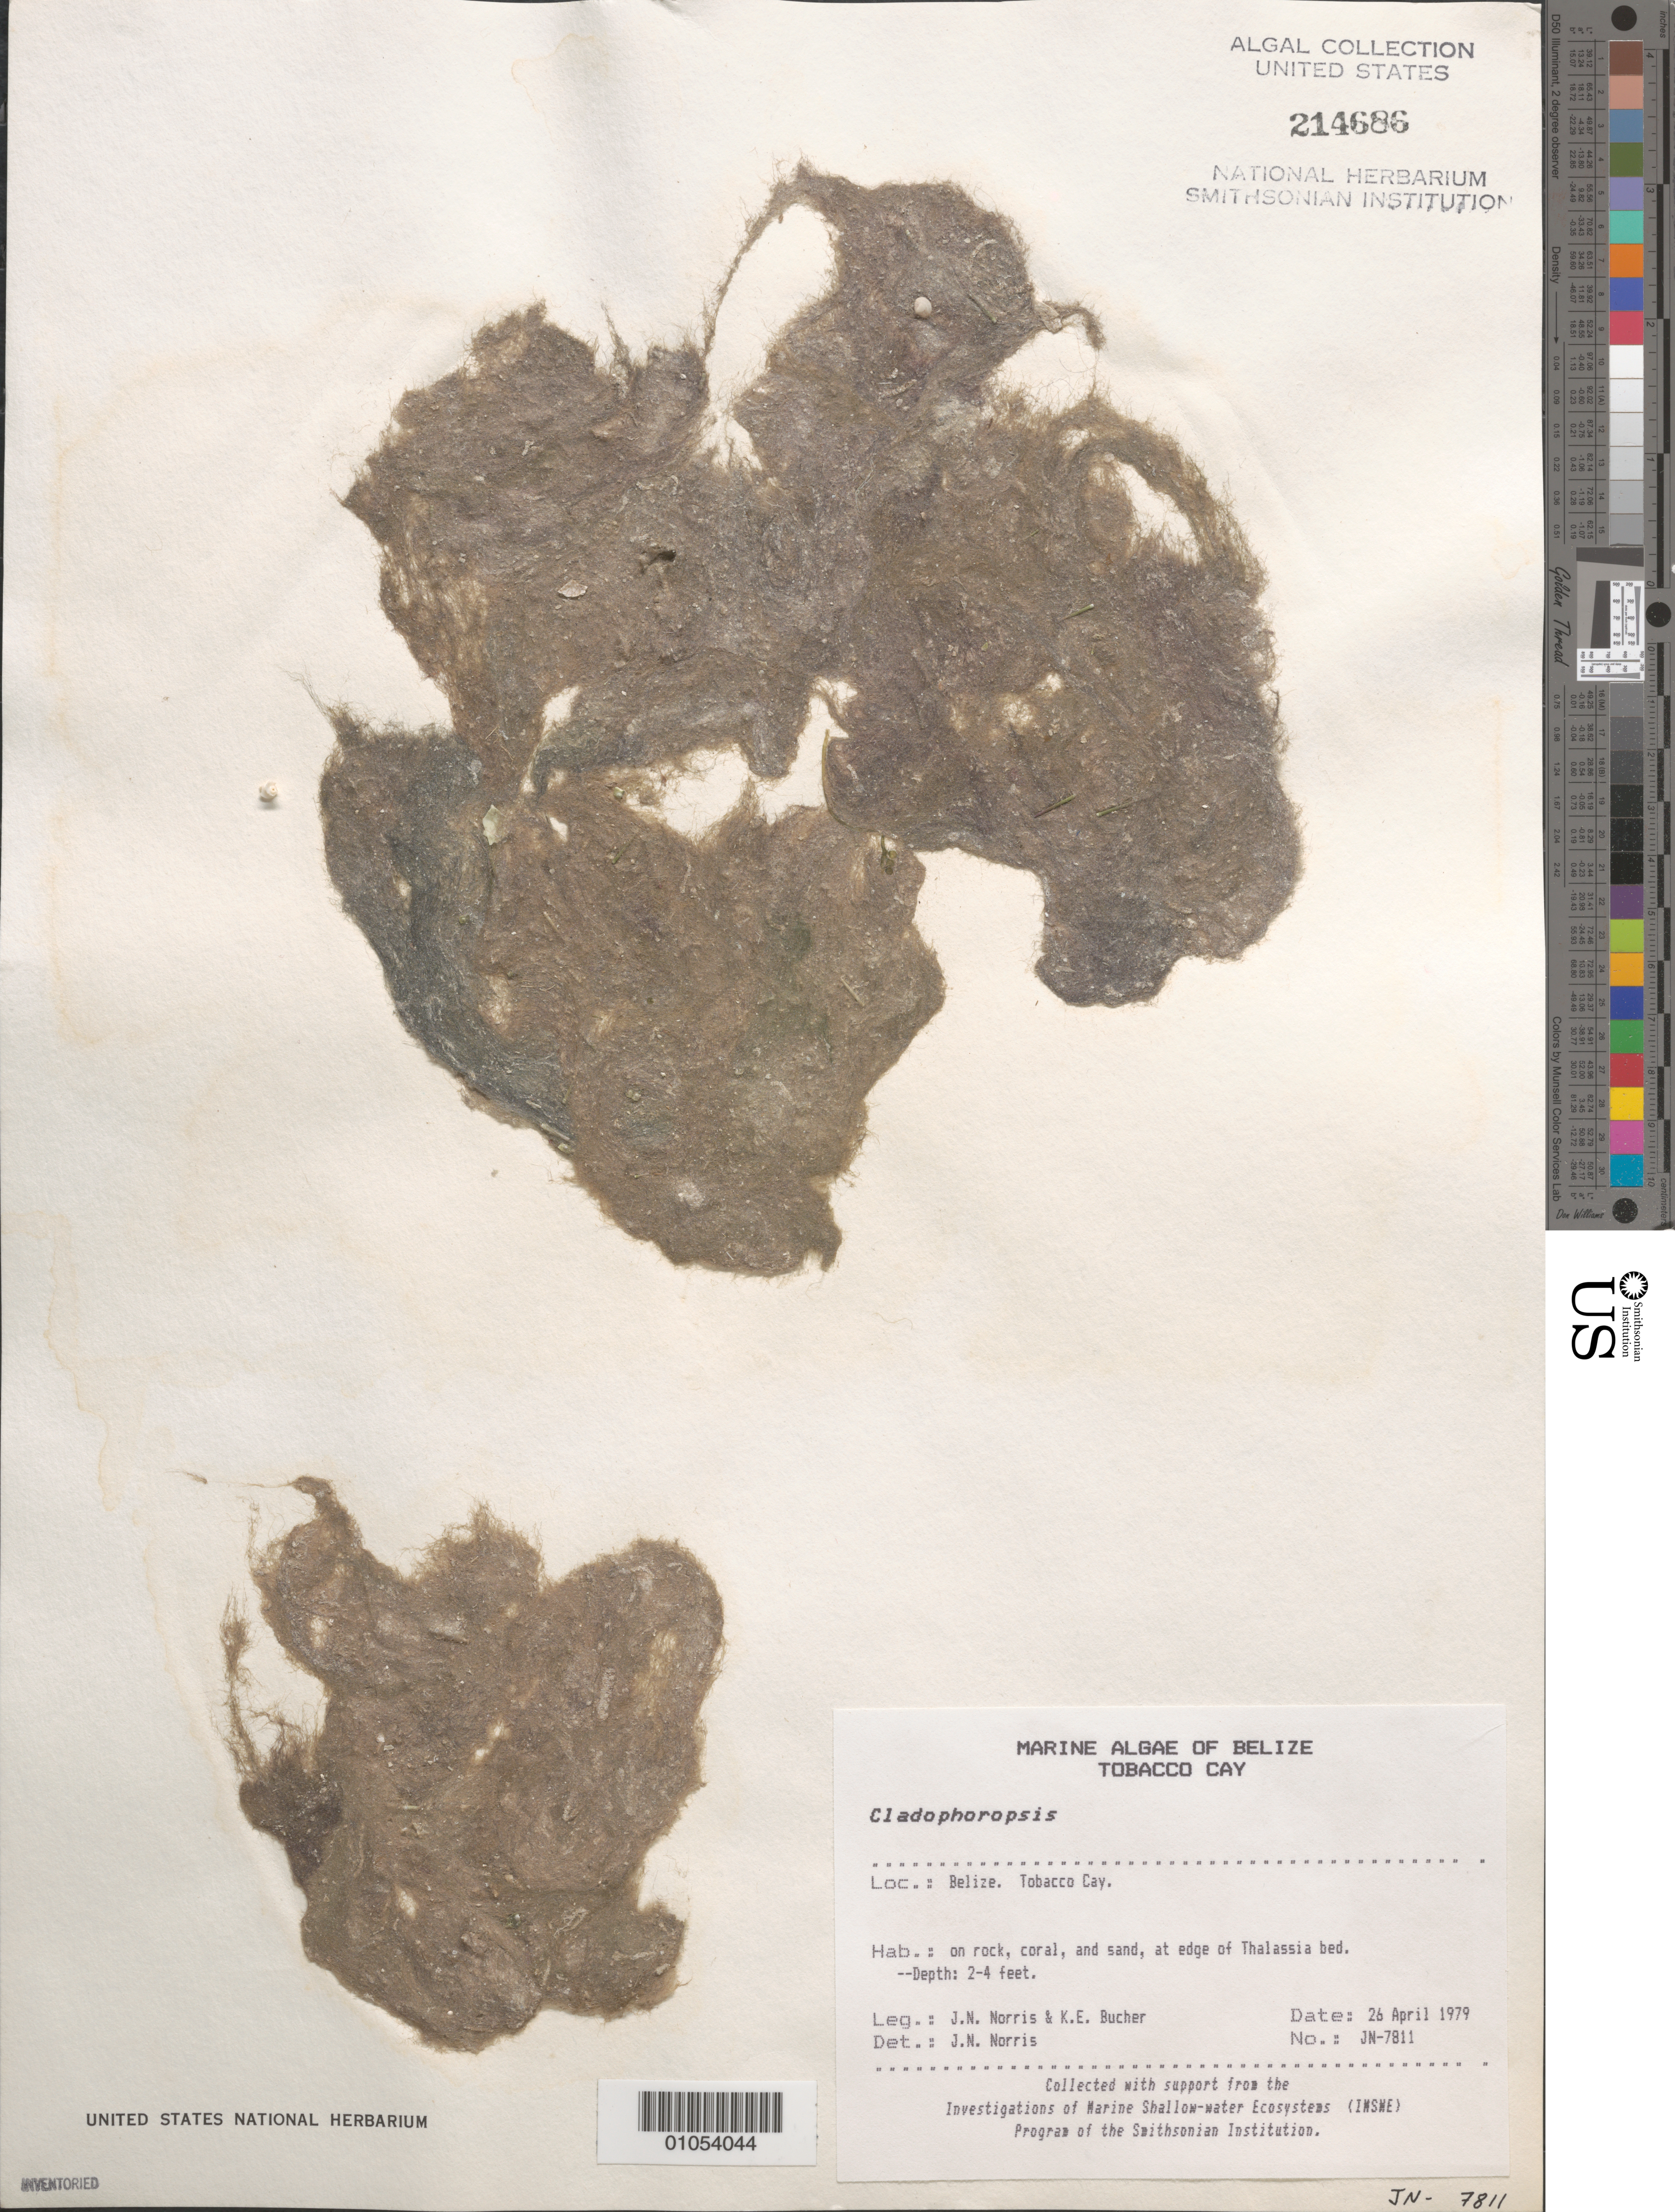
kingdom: Plantae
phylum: Chlorophyta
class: Ulvophyceae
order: Siphonocladales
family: Boodleaceae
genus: Cladophoropsis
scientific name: Cladophoropsis sp.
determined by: Norris, James N.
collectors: J. N. Norris & K. E. Bucher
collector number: JN-7811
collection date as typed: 26 Apr 1979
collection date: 1979-04-26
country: Belize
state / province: Stann Creek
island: Tobacco Cay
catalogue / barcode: US 214686